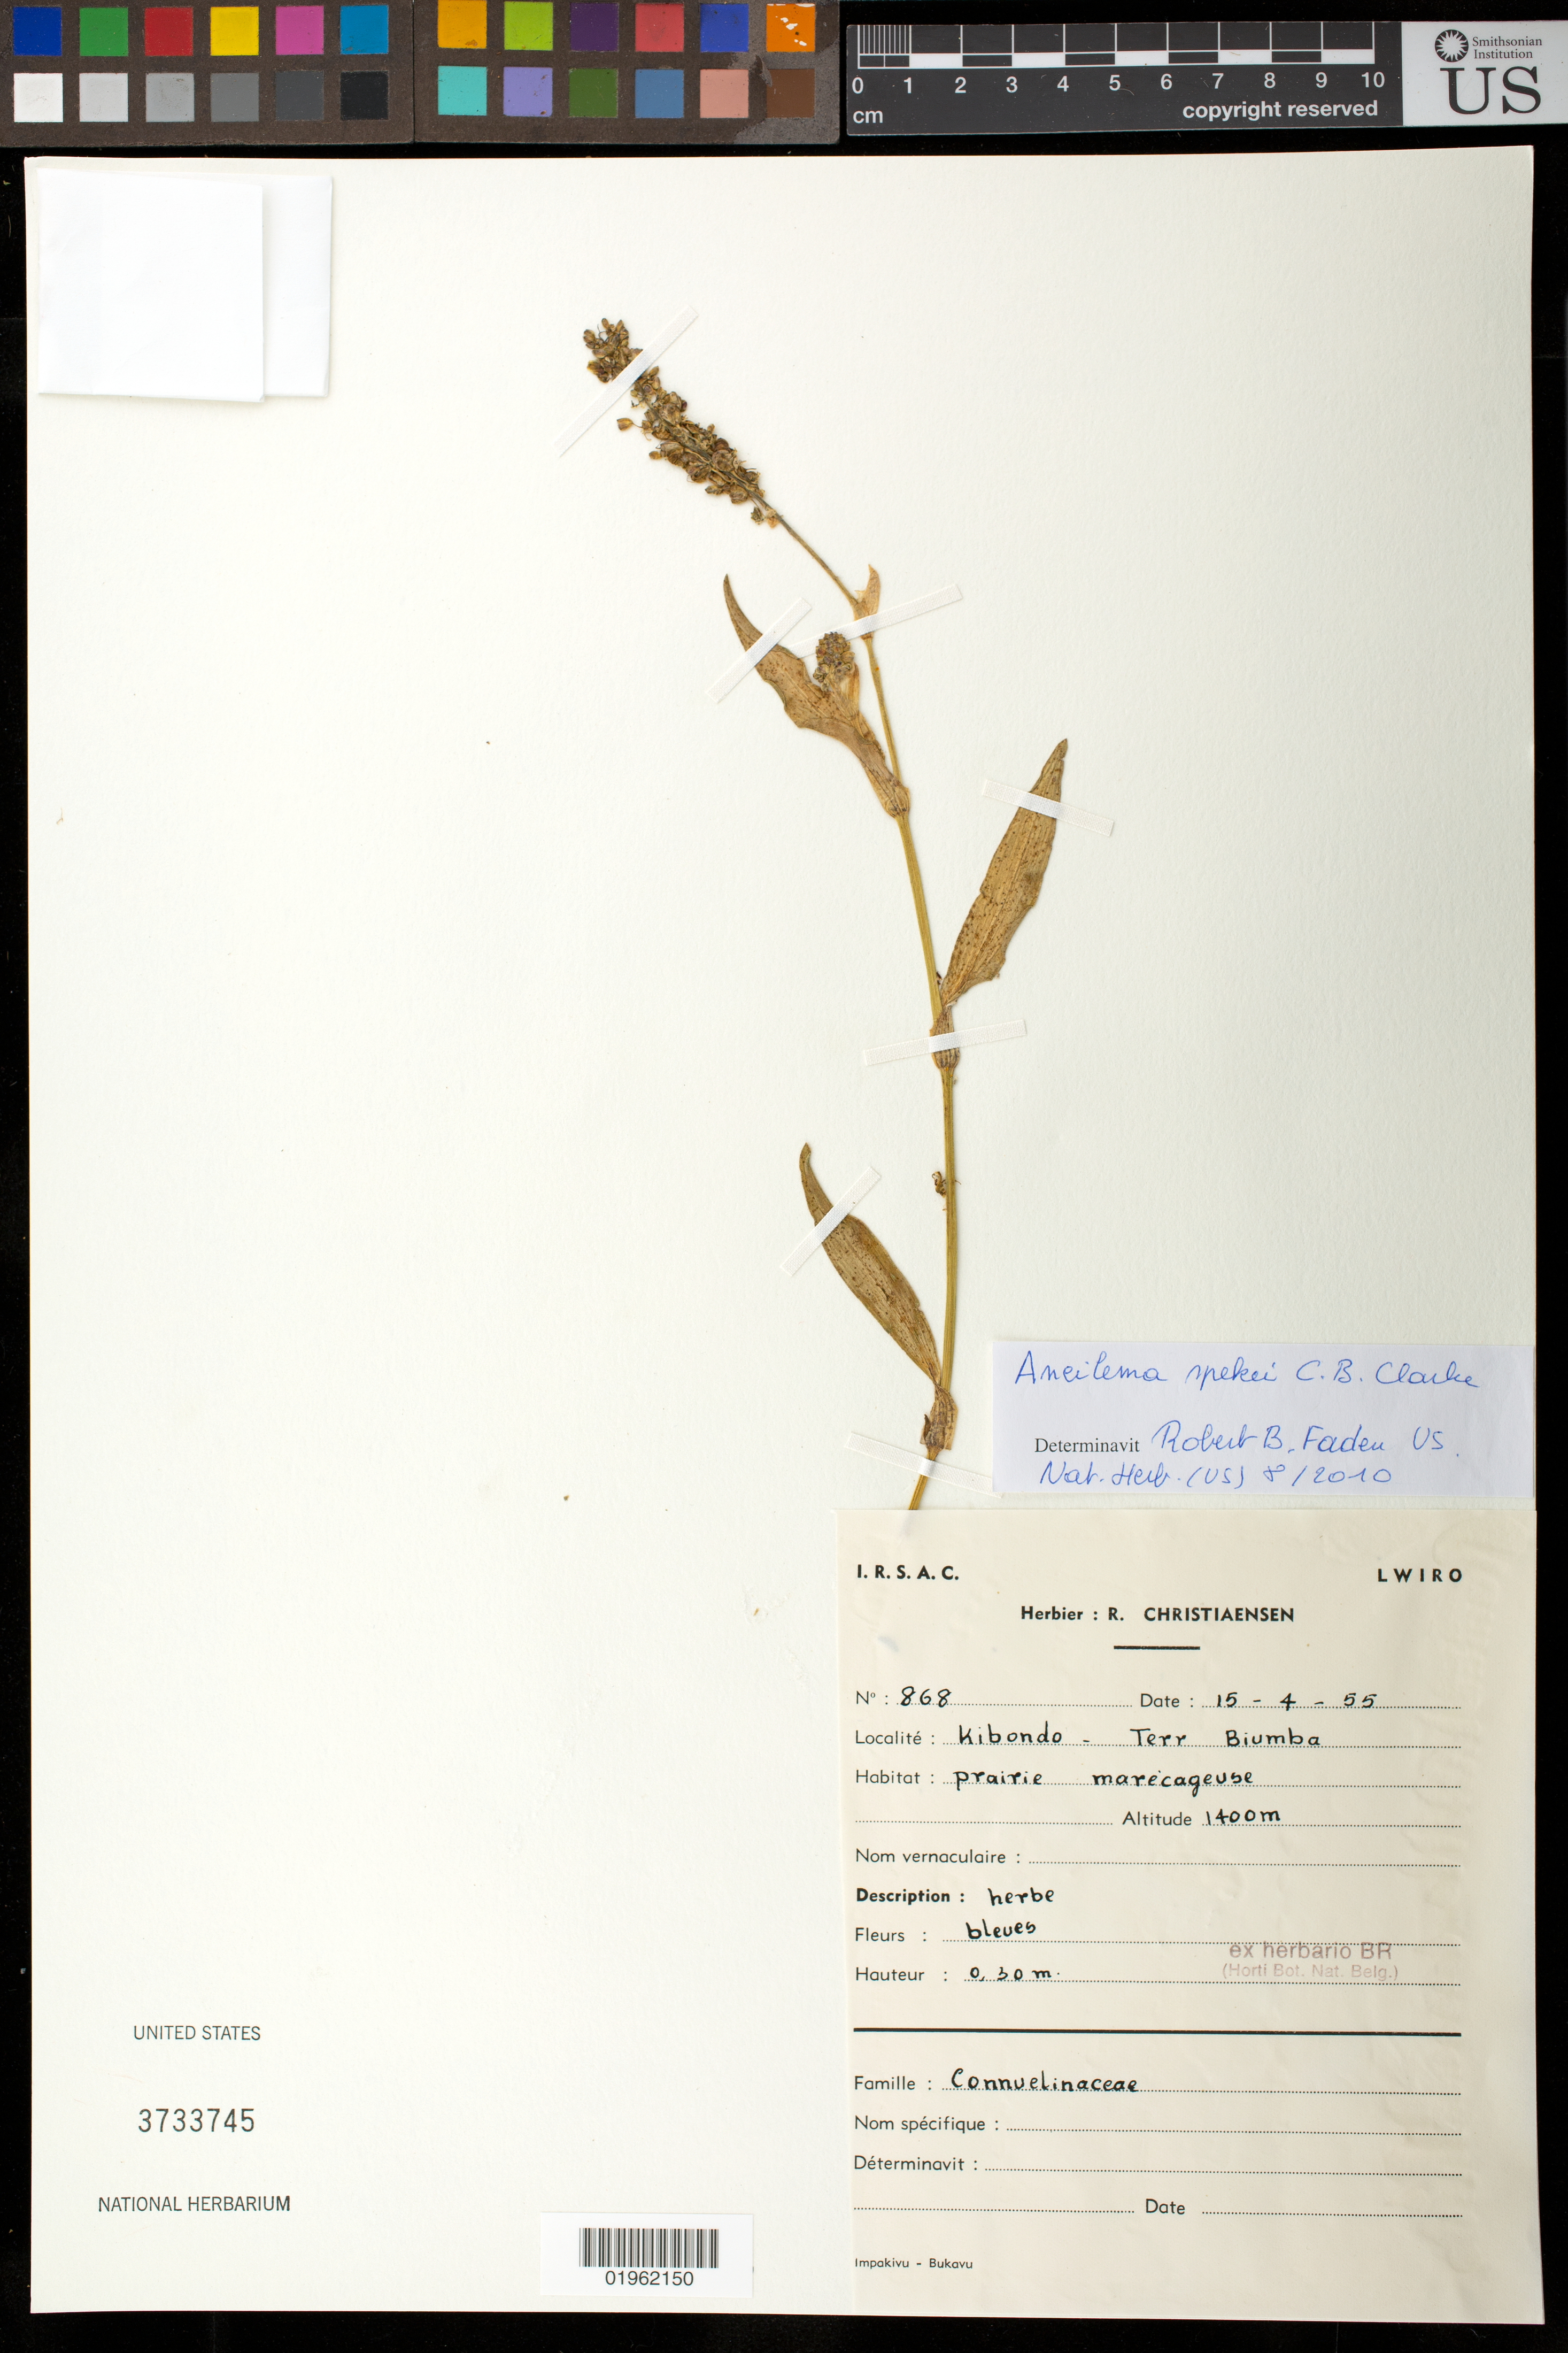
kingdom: Plantae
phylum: Tracheophyta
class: Liliopsida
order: Commelinales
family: Commelinaceae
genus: Aneilema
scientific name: Aneilema spekei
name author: C.B. Clarke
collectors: A. Christiaensen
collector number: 868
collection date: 1955-04-15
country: Rwanda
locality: Kibondo: terr. Biumba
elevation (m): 1400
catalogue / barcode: US 3733745